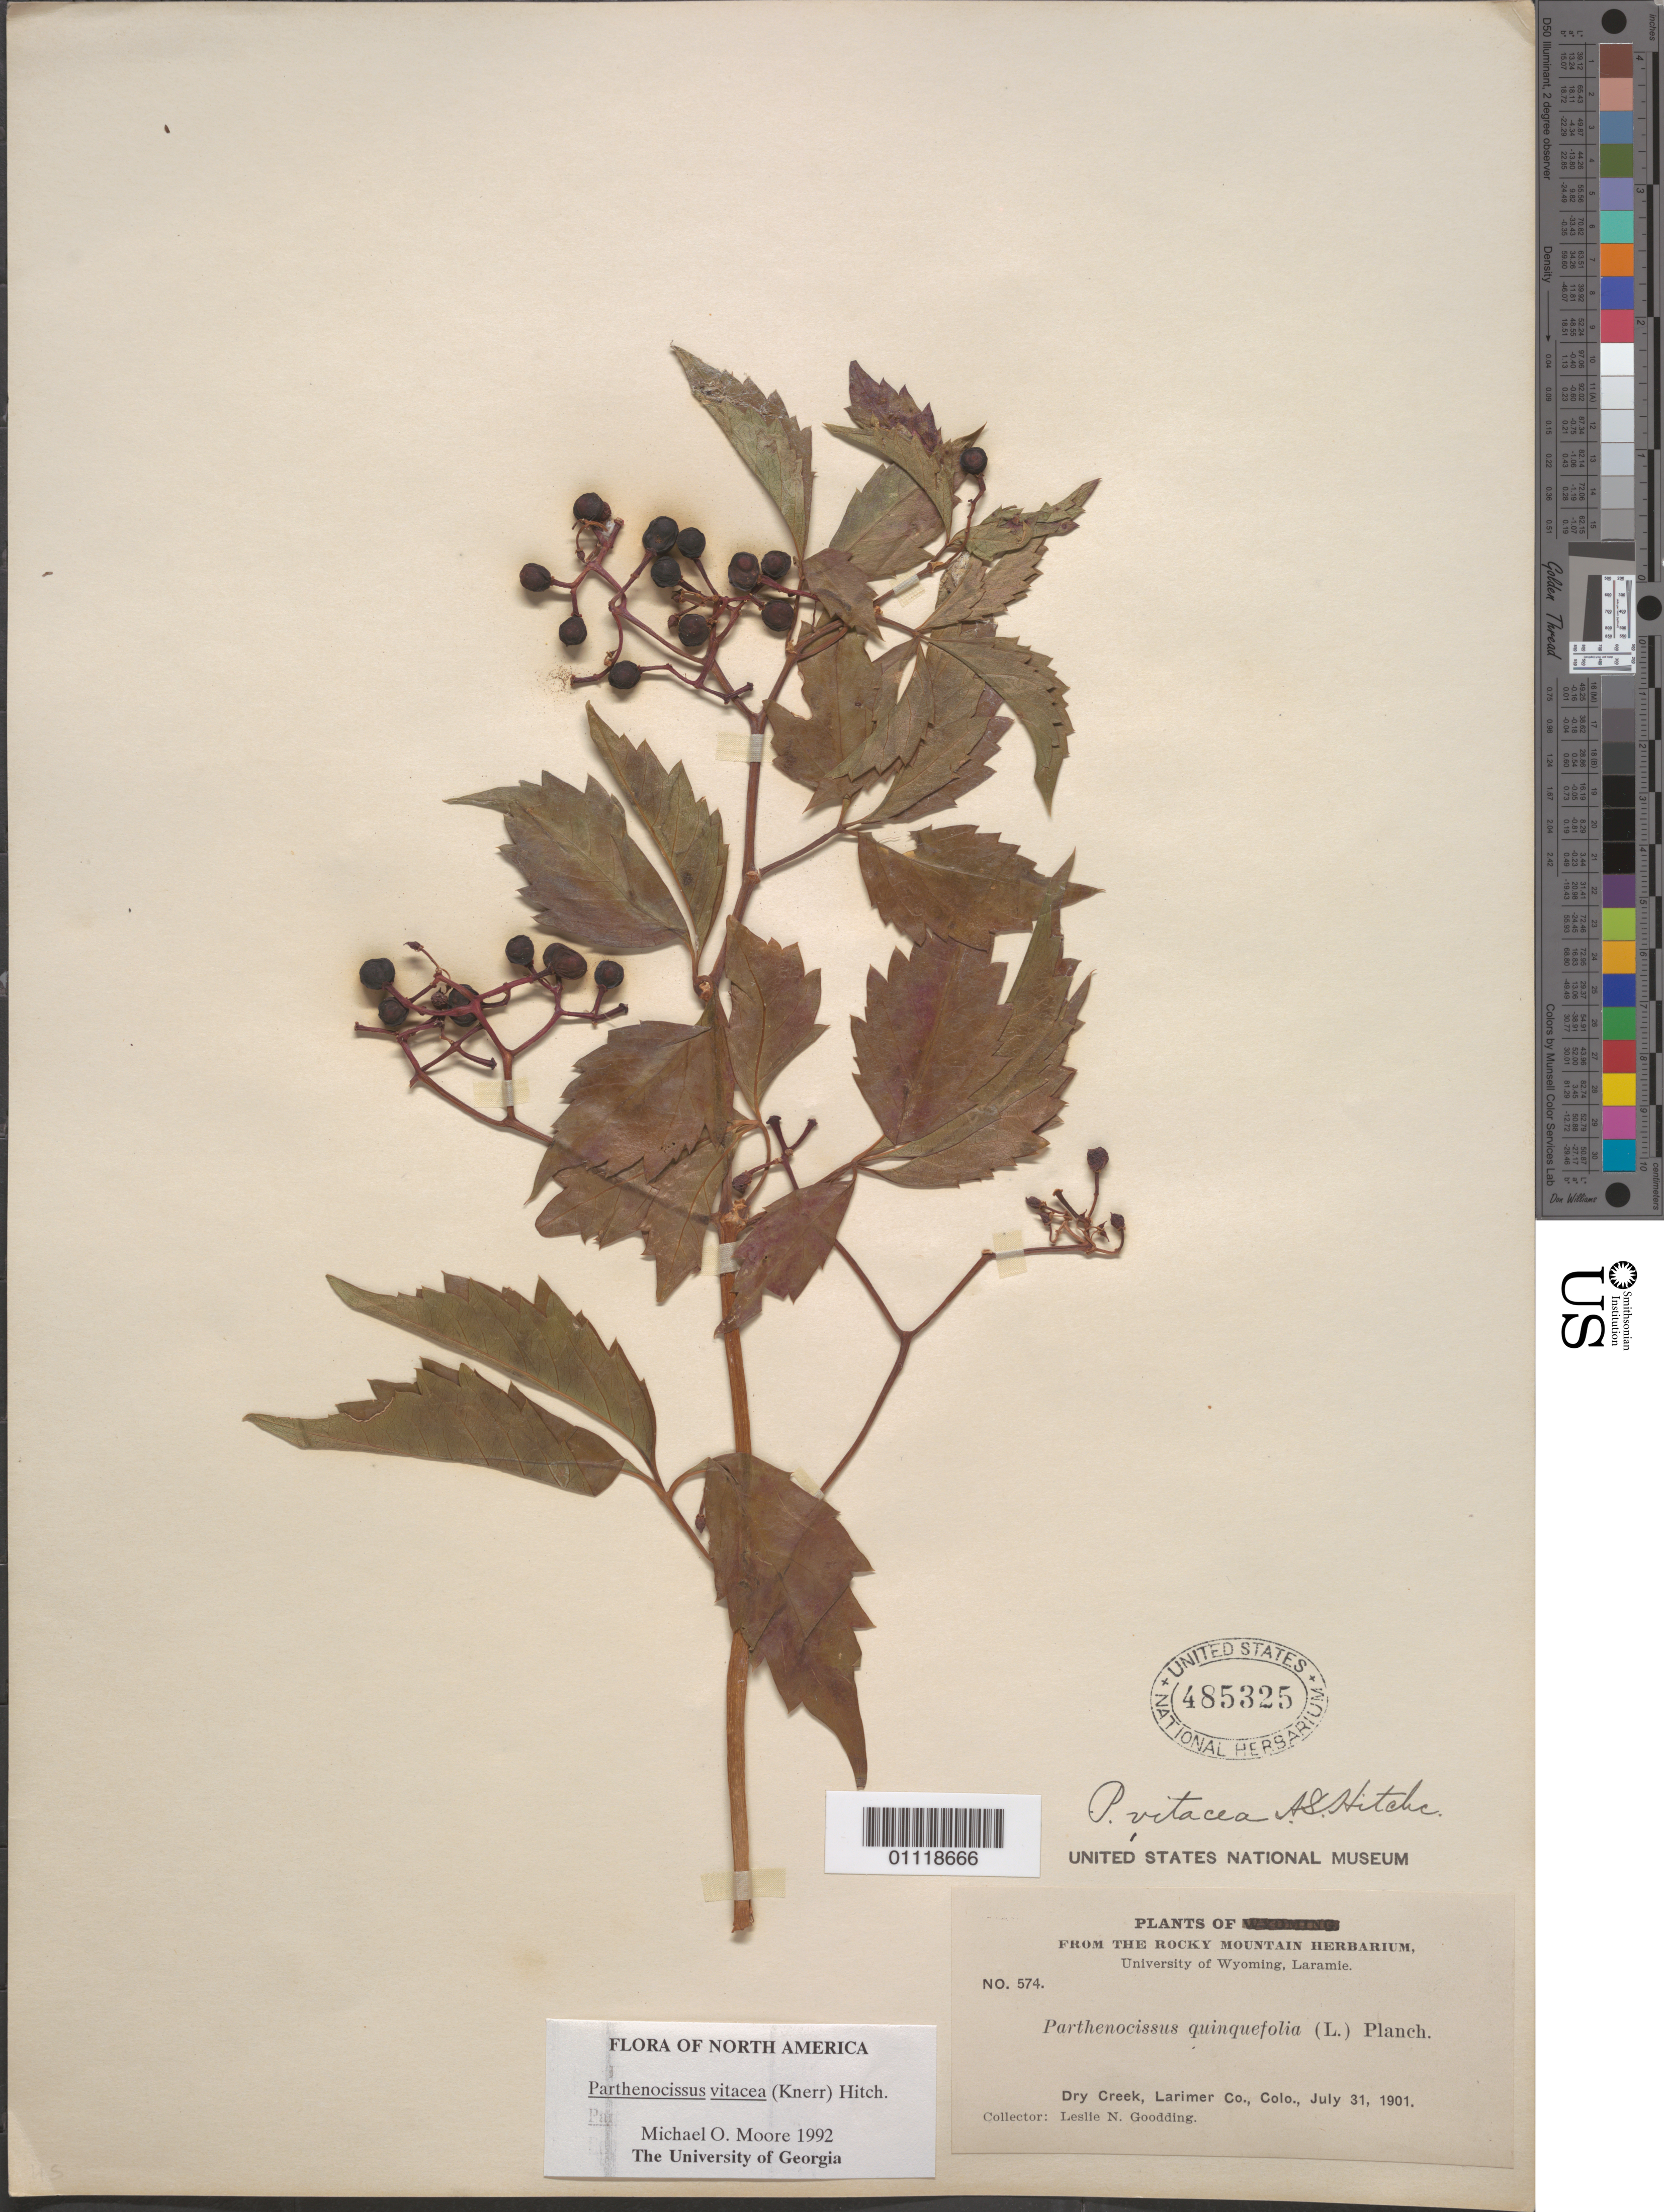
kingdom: Plantae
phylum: Tracheophyta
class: Magnoliopsida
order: Vitales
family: Vitaceae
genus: Parthenocissus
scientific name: Parthenocissus vitacea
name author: (Knerr) Hitchc.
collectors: L. N. Goodding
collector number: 574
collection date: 1901-07-31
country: United States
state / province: Colorado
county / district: Larimer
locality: Dry Creek.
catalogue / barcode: US 485325